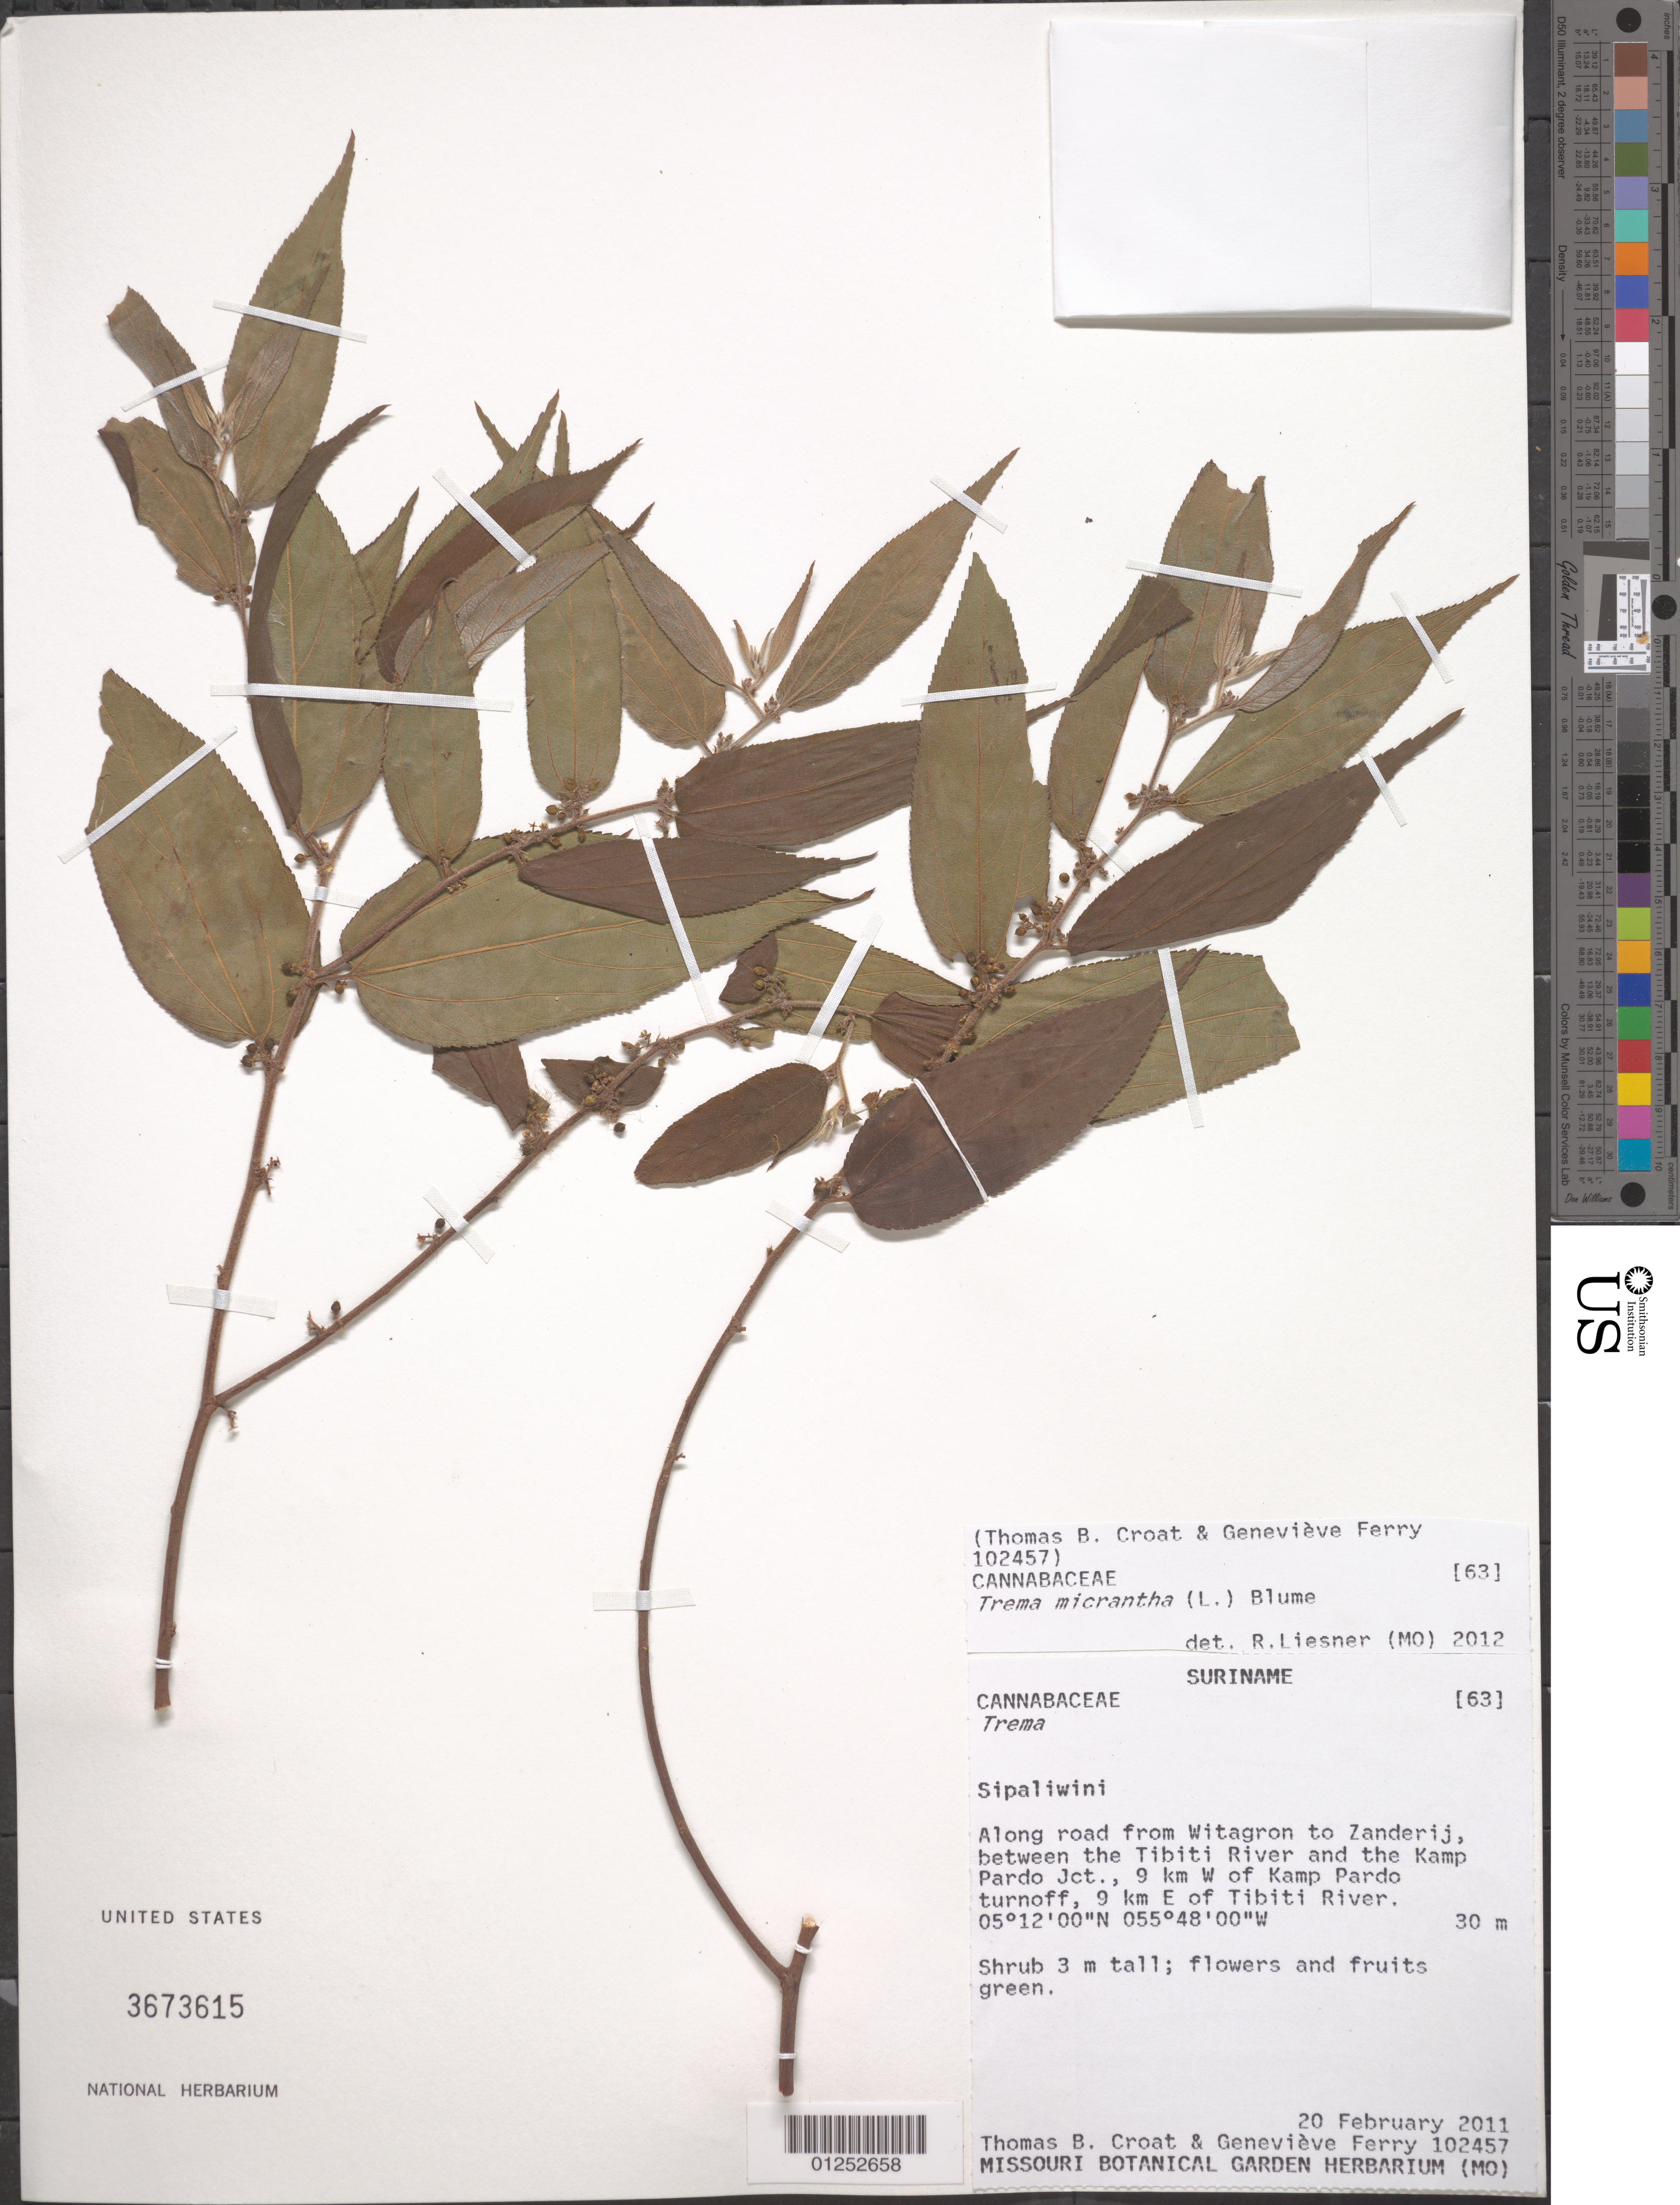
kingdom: Plantae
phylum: Tracheophyta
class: Magnoliopsida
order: Rosales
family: Cannabaceae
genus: Trema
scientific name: Trema micranthum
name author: (L.) Blume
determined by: Liesner, R. L.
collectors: T. B. Croat & G. Ferry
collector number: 102457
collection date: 2011-02-20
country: Suriname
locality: Along road from Witagron to Zanderij, between the Tibiti River and the Kamp Pardo Jct., 9 km W of Kamp Pardo turnoff, 9 km E of Tibiti River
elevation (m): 30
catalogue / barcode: US 3673615